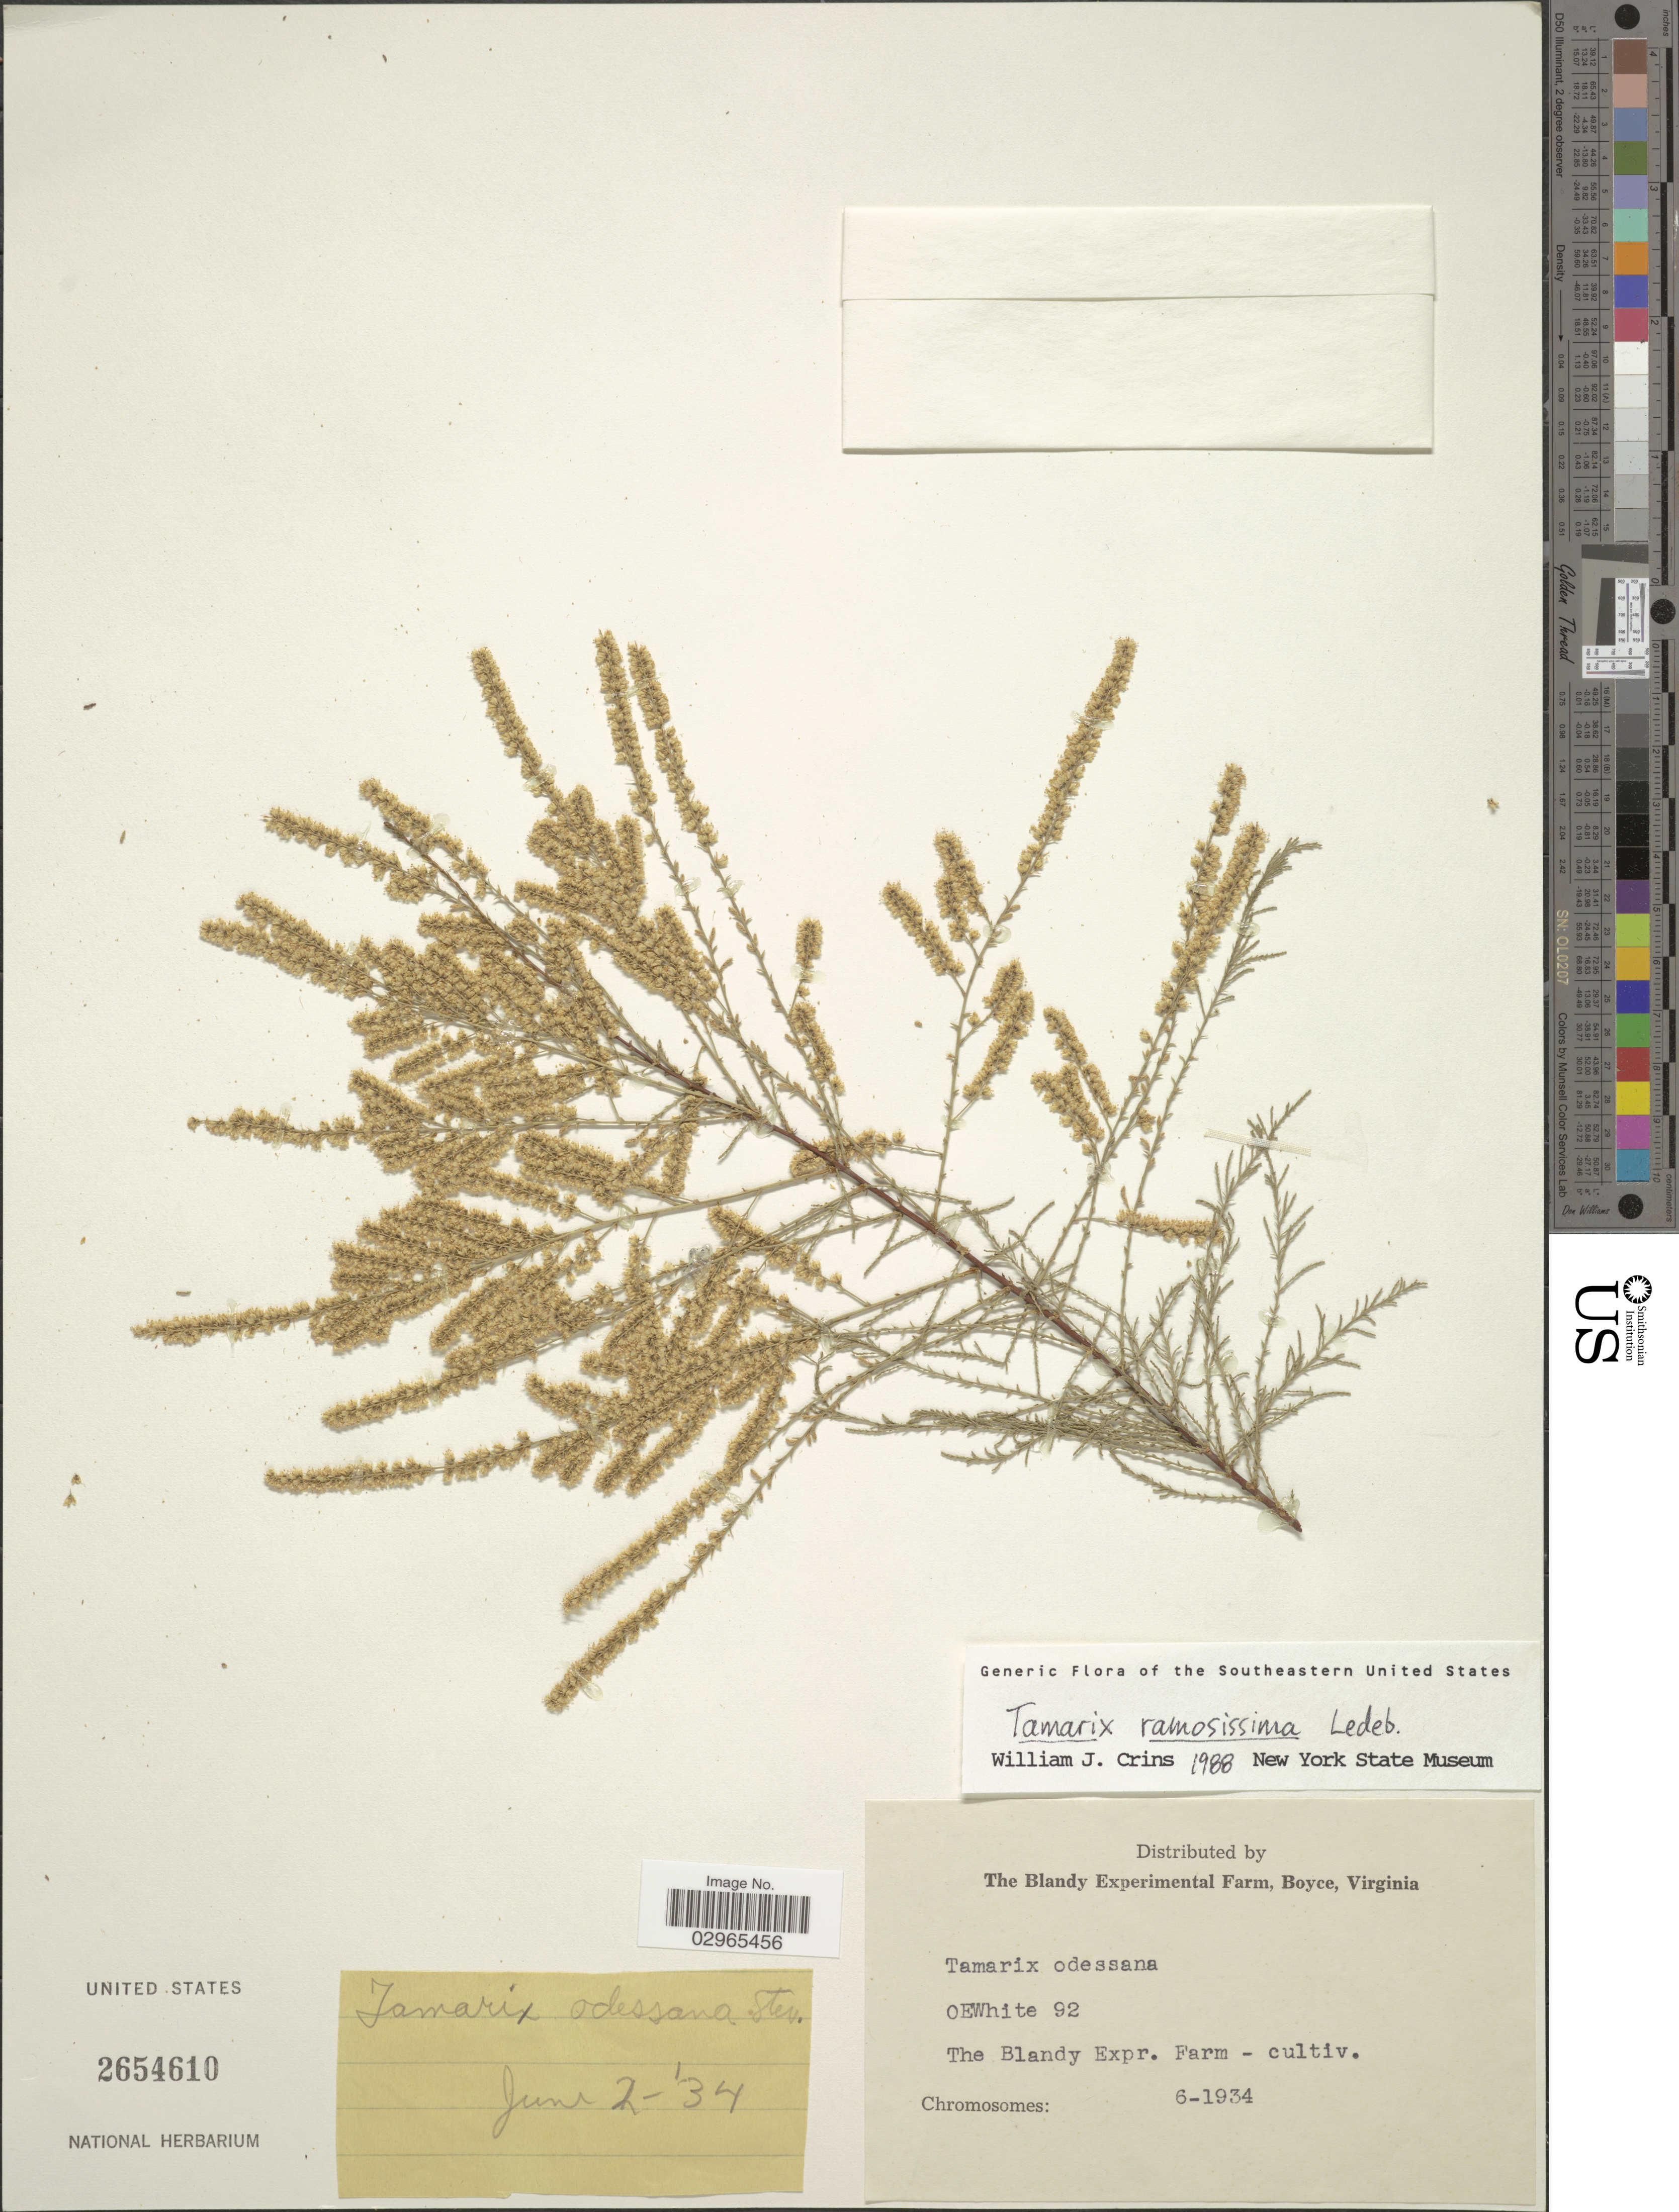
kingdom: Plantae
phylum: Tracheophyta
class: Magnoliopsida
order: Caryophyllales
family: Tamaricaceae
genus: Tamarix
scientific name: Tamarix ramosissima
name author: Ledeb.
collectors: O. E. White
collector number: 92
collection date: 1934-06-02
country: United States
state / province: Virginia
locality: The Blandy Experimental Farm, Boyce.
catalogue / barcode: US 2654610